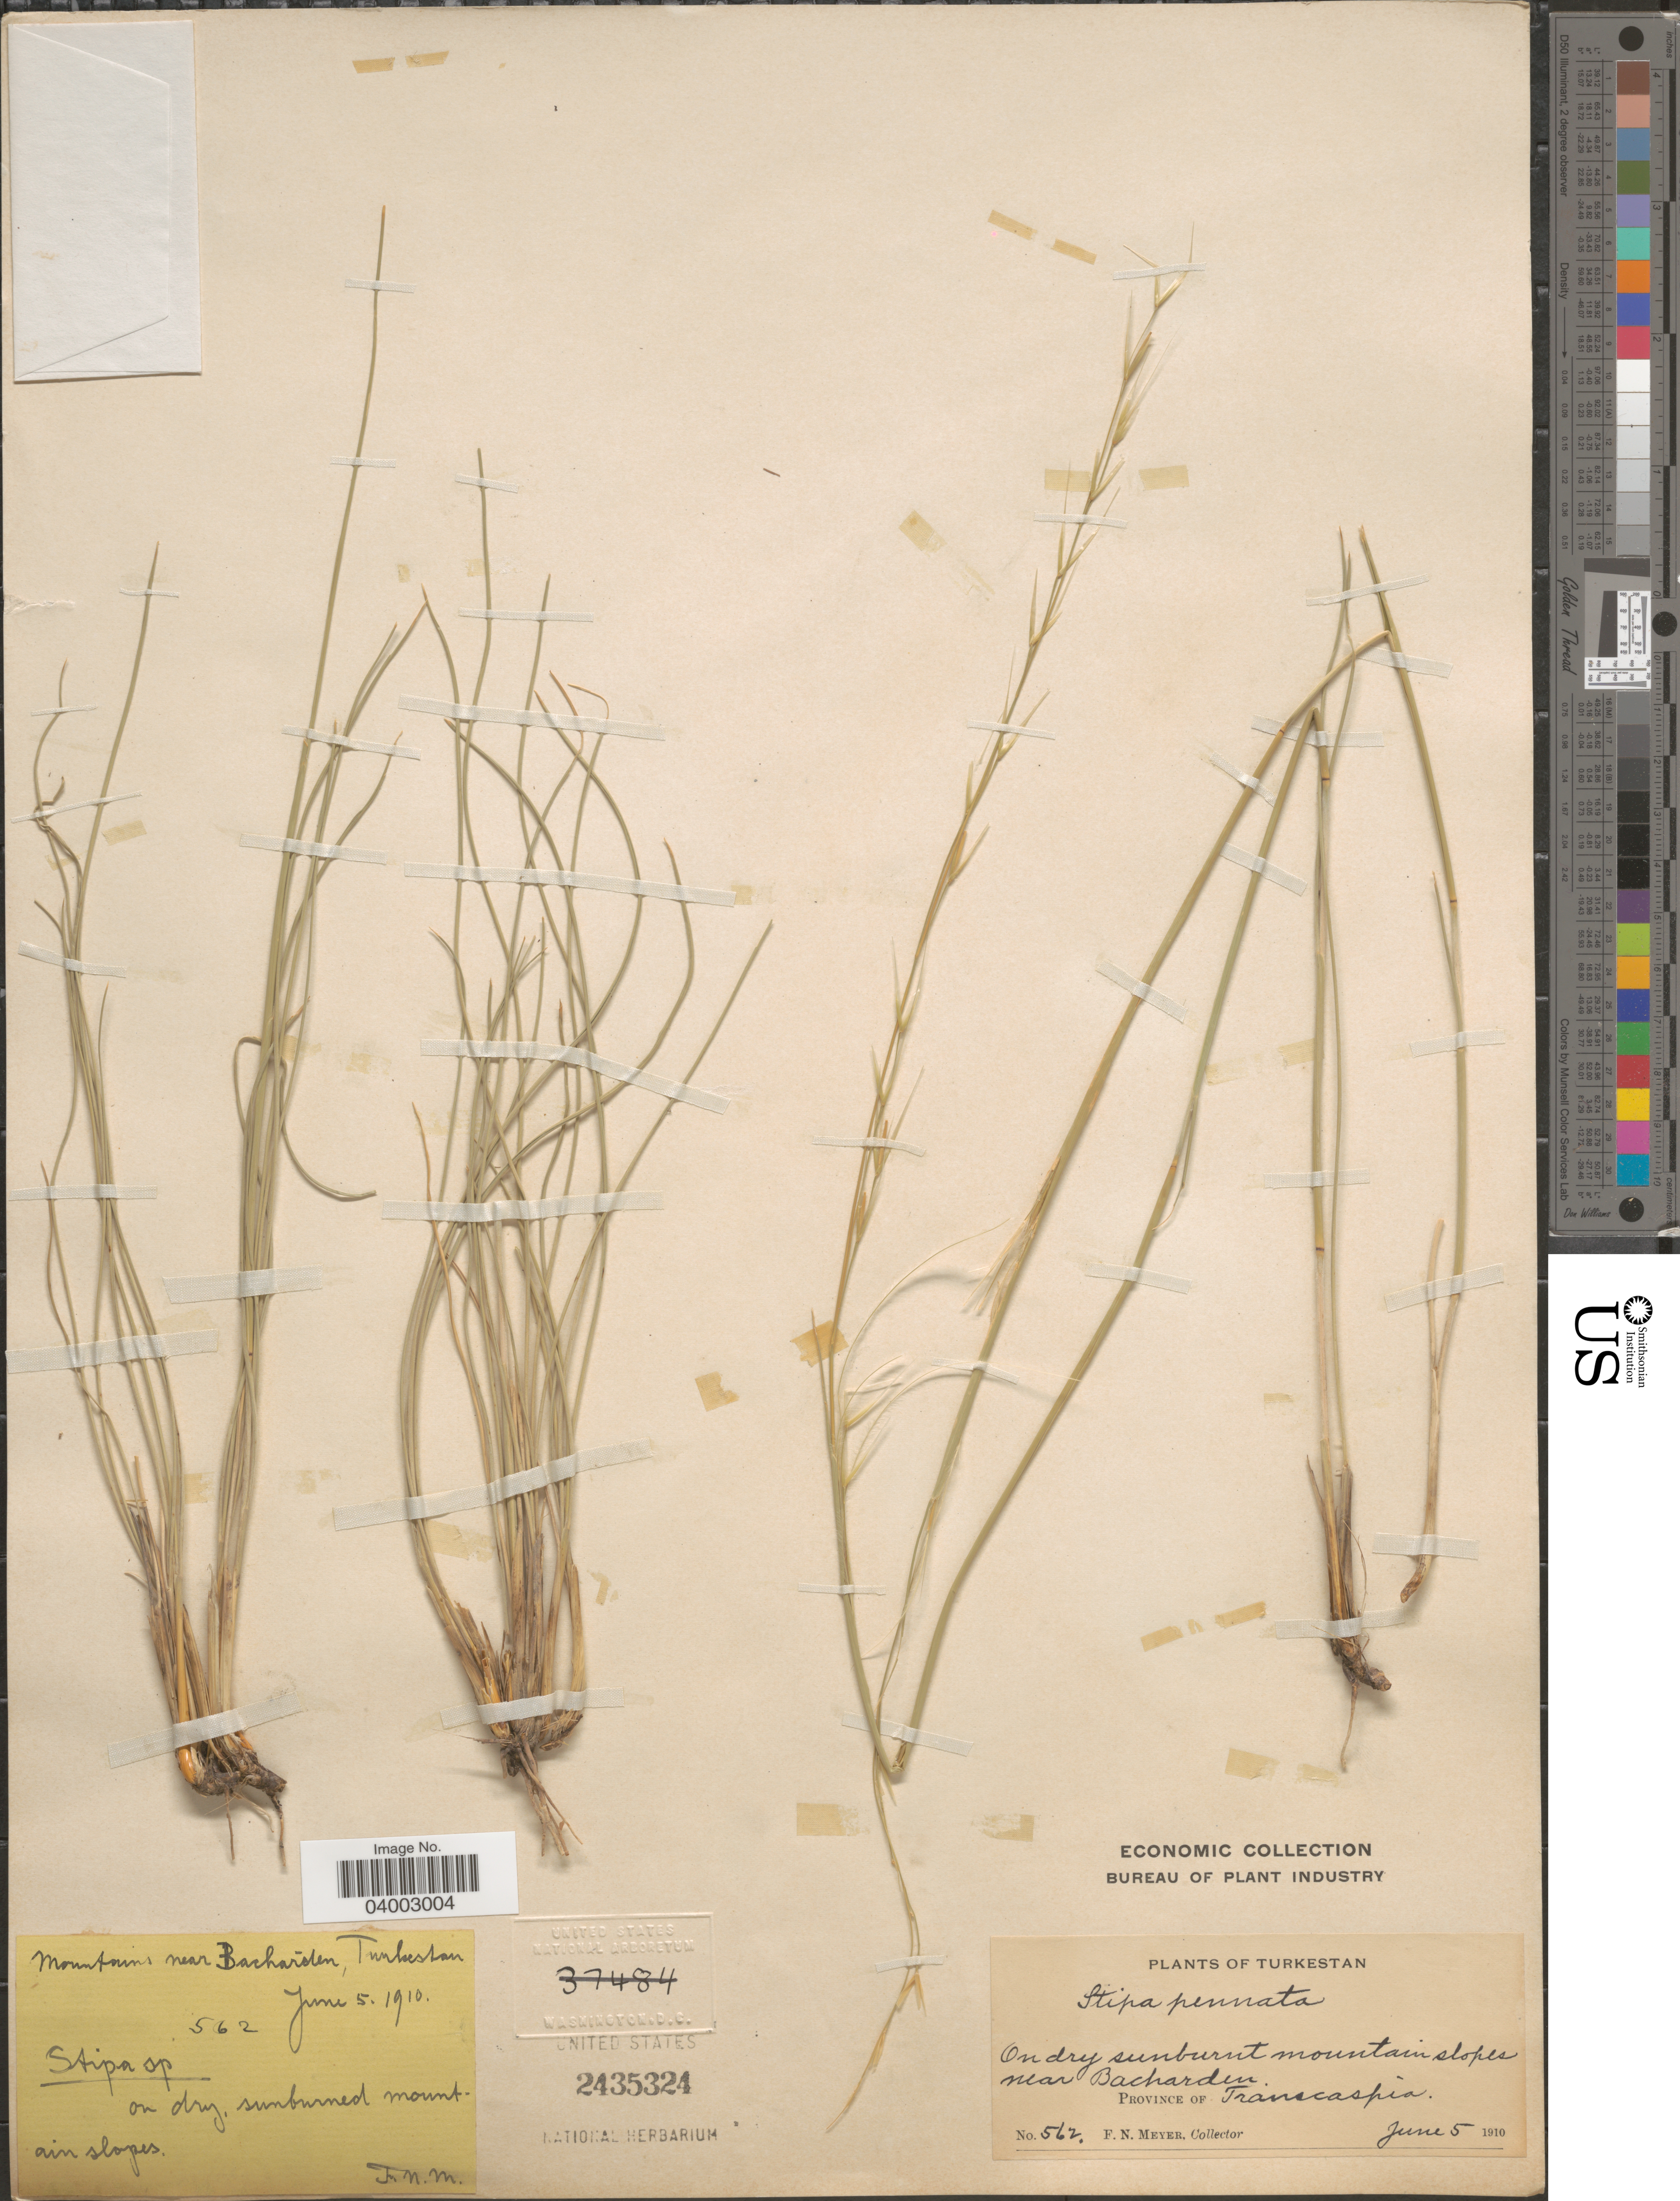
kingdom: Plantae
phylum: Tracheophyta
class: Liliopsida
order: Poales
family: Poaceae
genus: Stipa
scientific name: Stipa szovitsiana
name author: (Trin. & Rupr.) Griseb.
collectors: F. N. Meyer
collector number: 562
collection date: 1910-06-05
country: Turkmenistan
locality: Turkestan. Mountain slopes near Bachardin. Province of Transcaspia.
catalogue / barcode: US 2435324